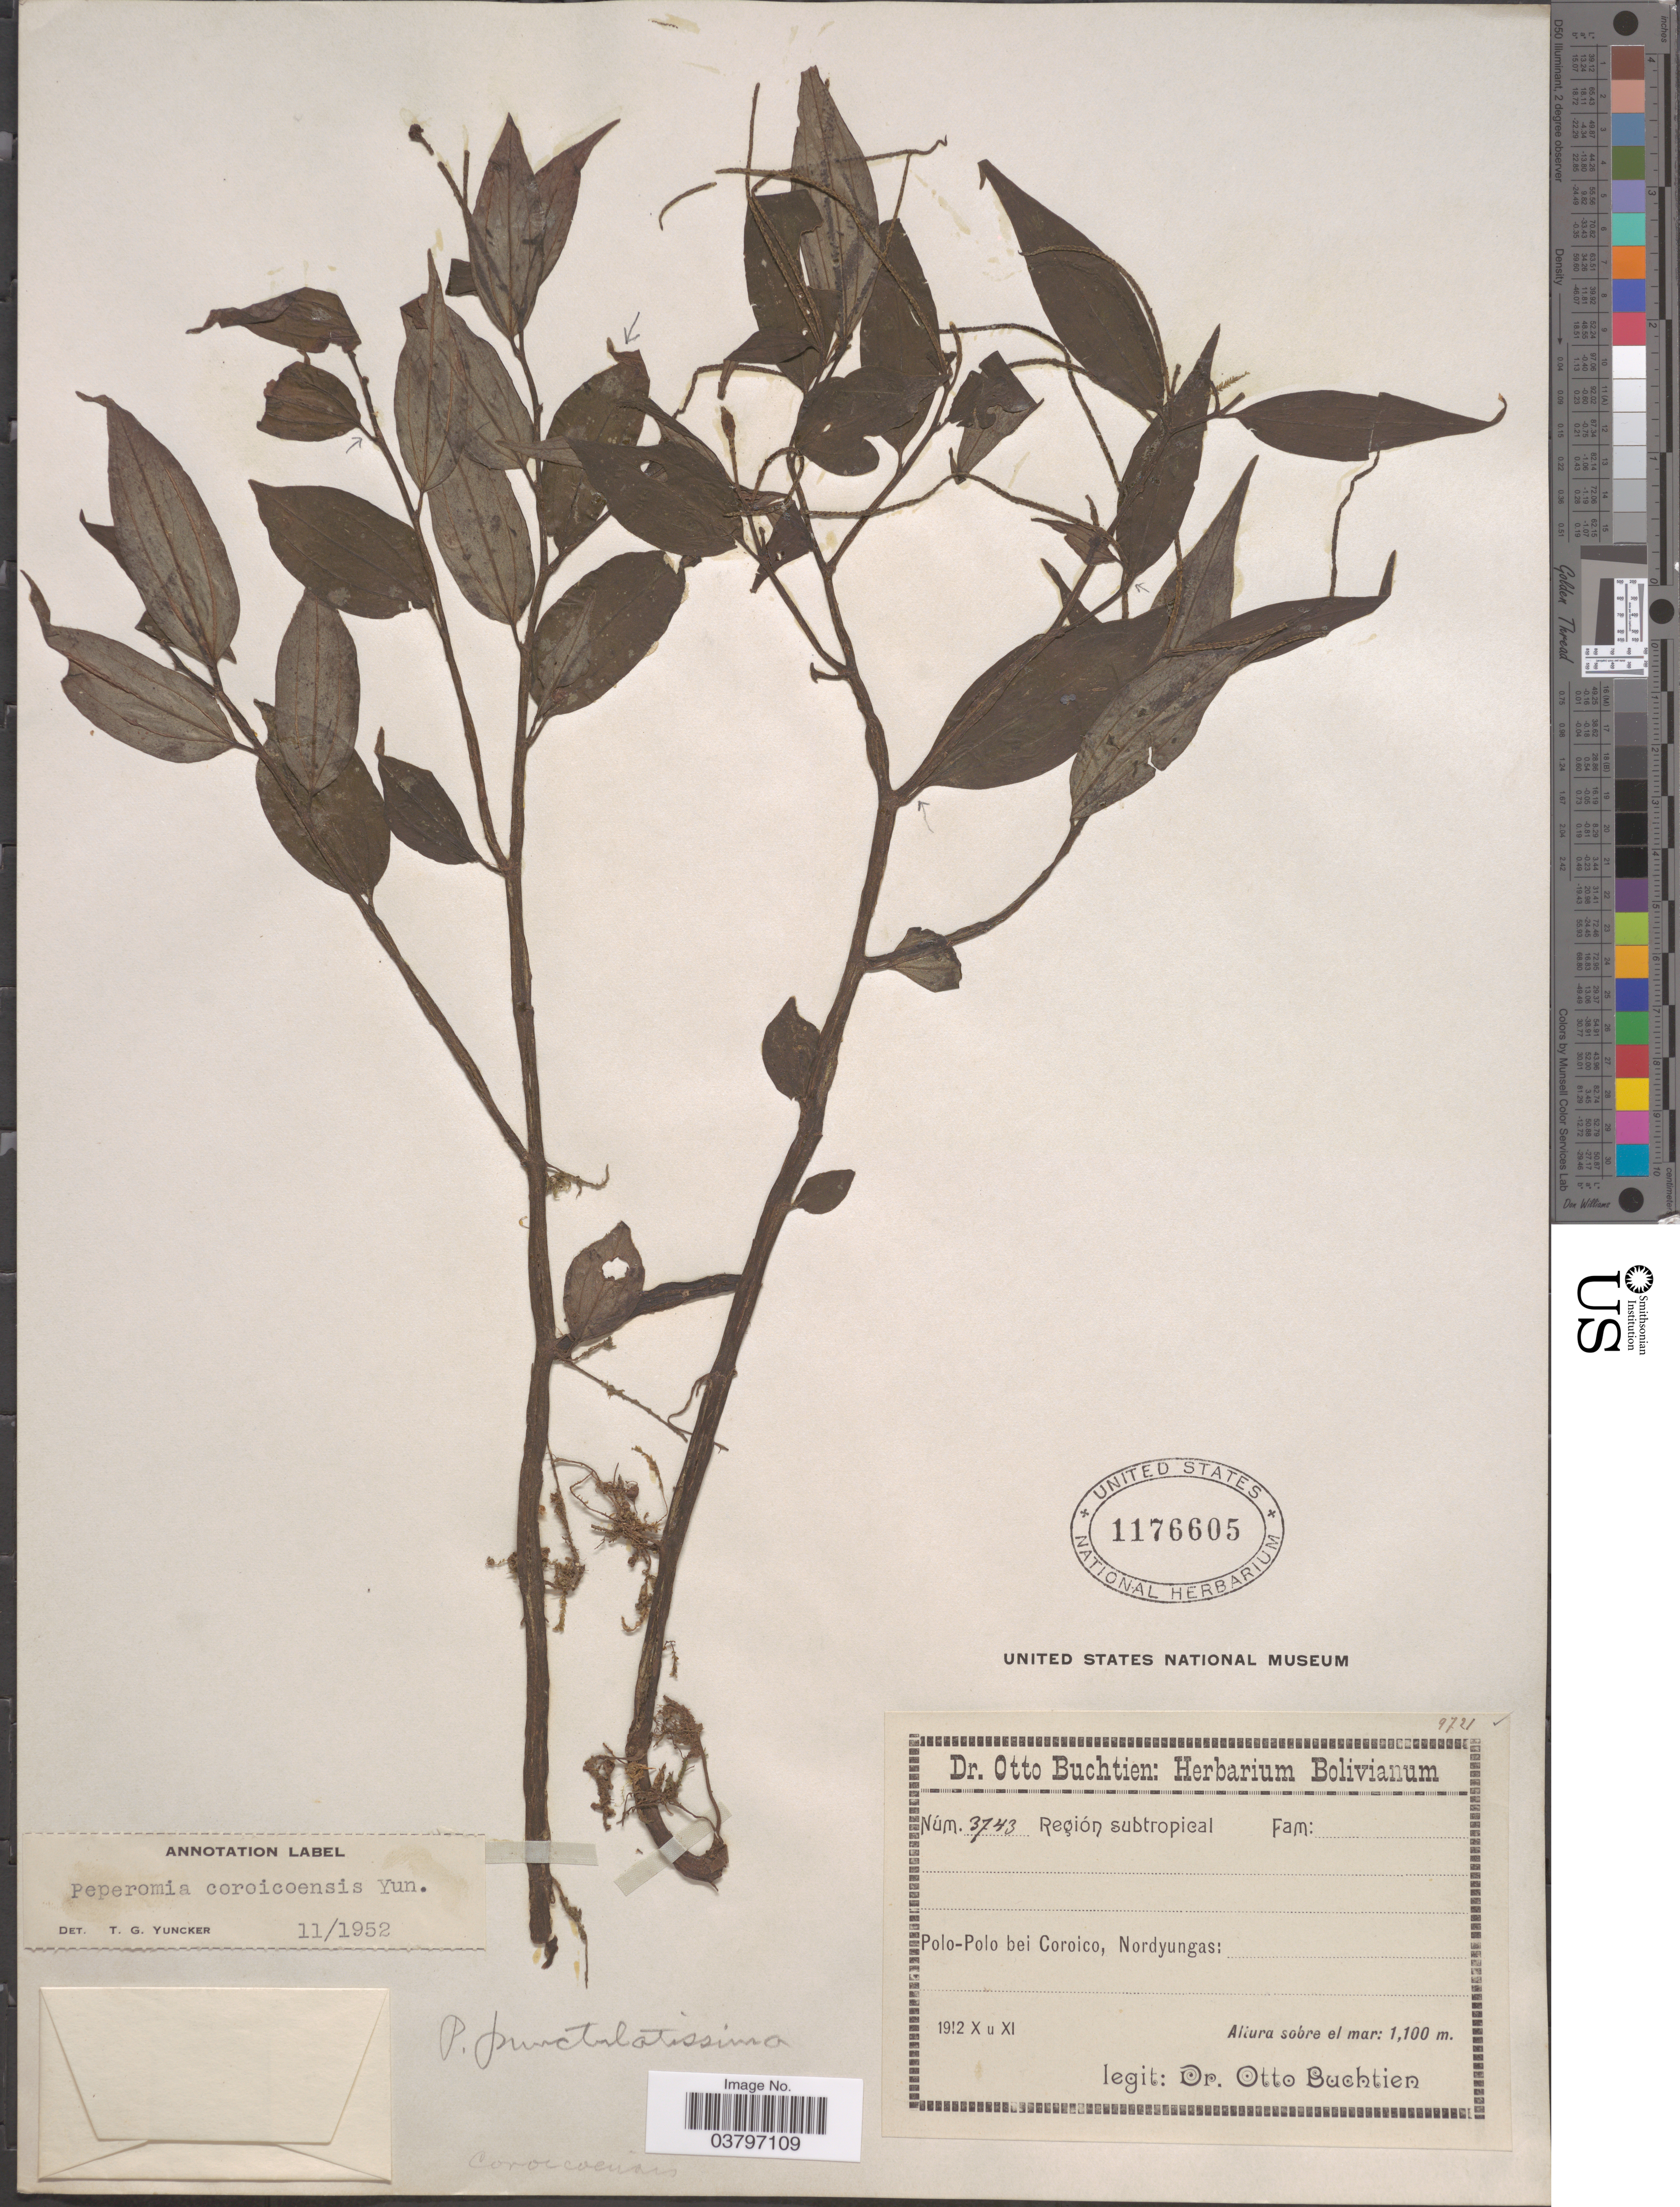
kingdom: Plantae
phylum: Tracheophyta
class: Magnoliopsida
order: Piperales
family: Piperaceae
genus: Peperomia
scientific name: Peperomia coroicoensis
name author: Yunck.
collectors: O. Buchtien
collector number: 3743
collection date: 1912-10/1912-11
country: Bolivia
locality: Región subtropical. Polo-Polo bei Coroico, Nordyungas.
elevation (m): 1100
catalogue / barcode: US 1176605